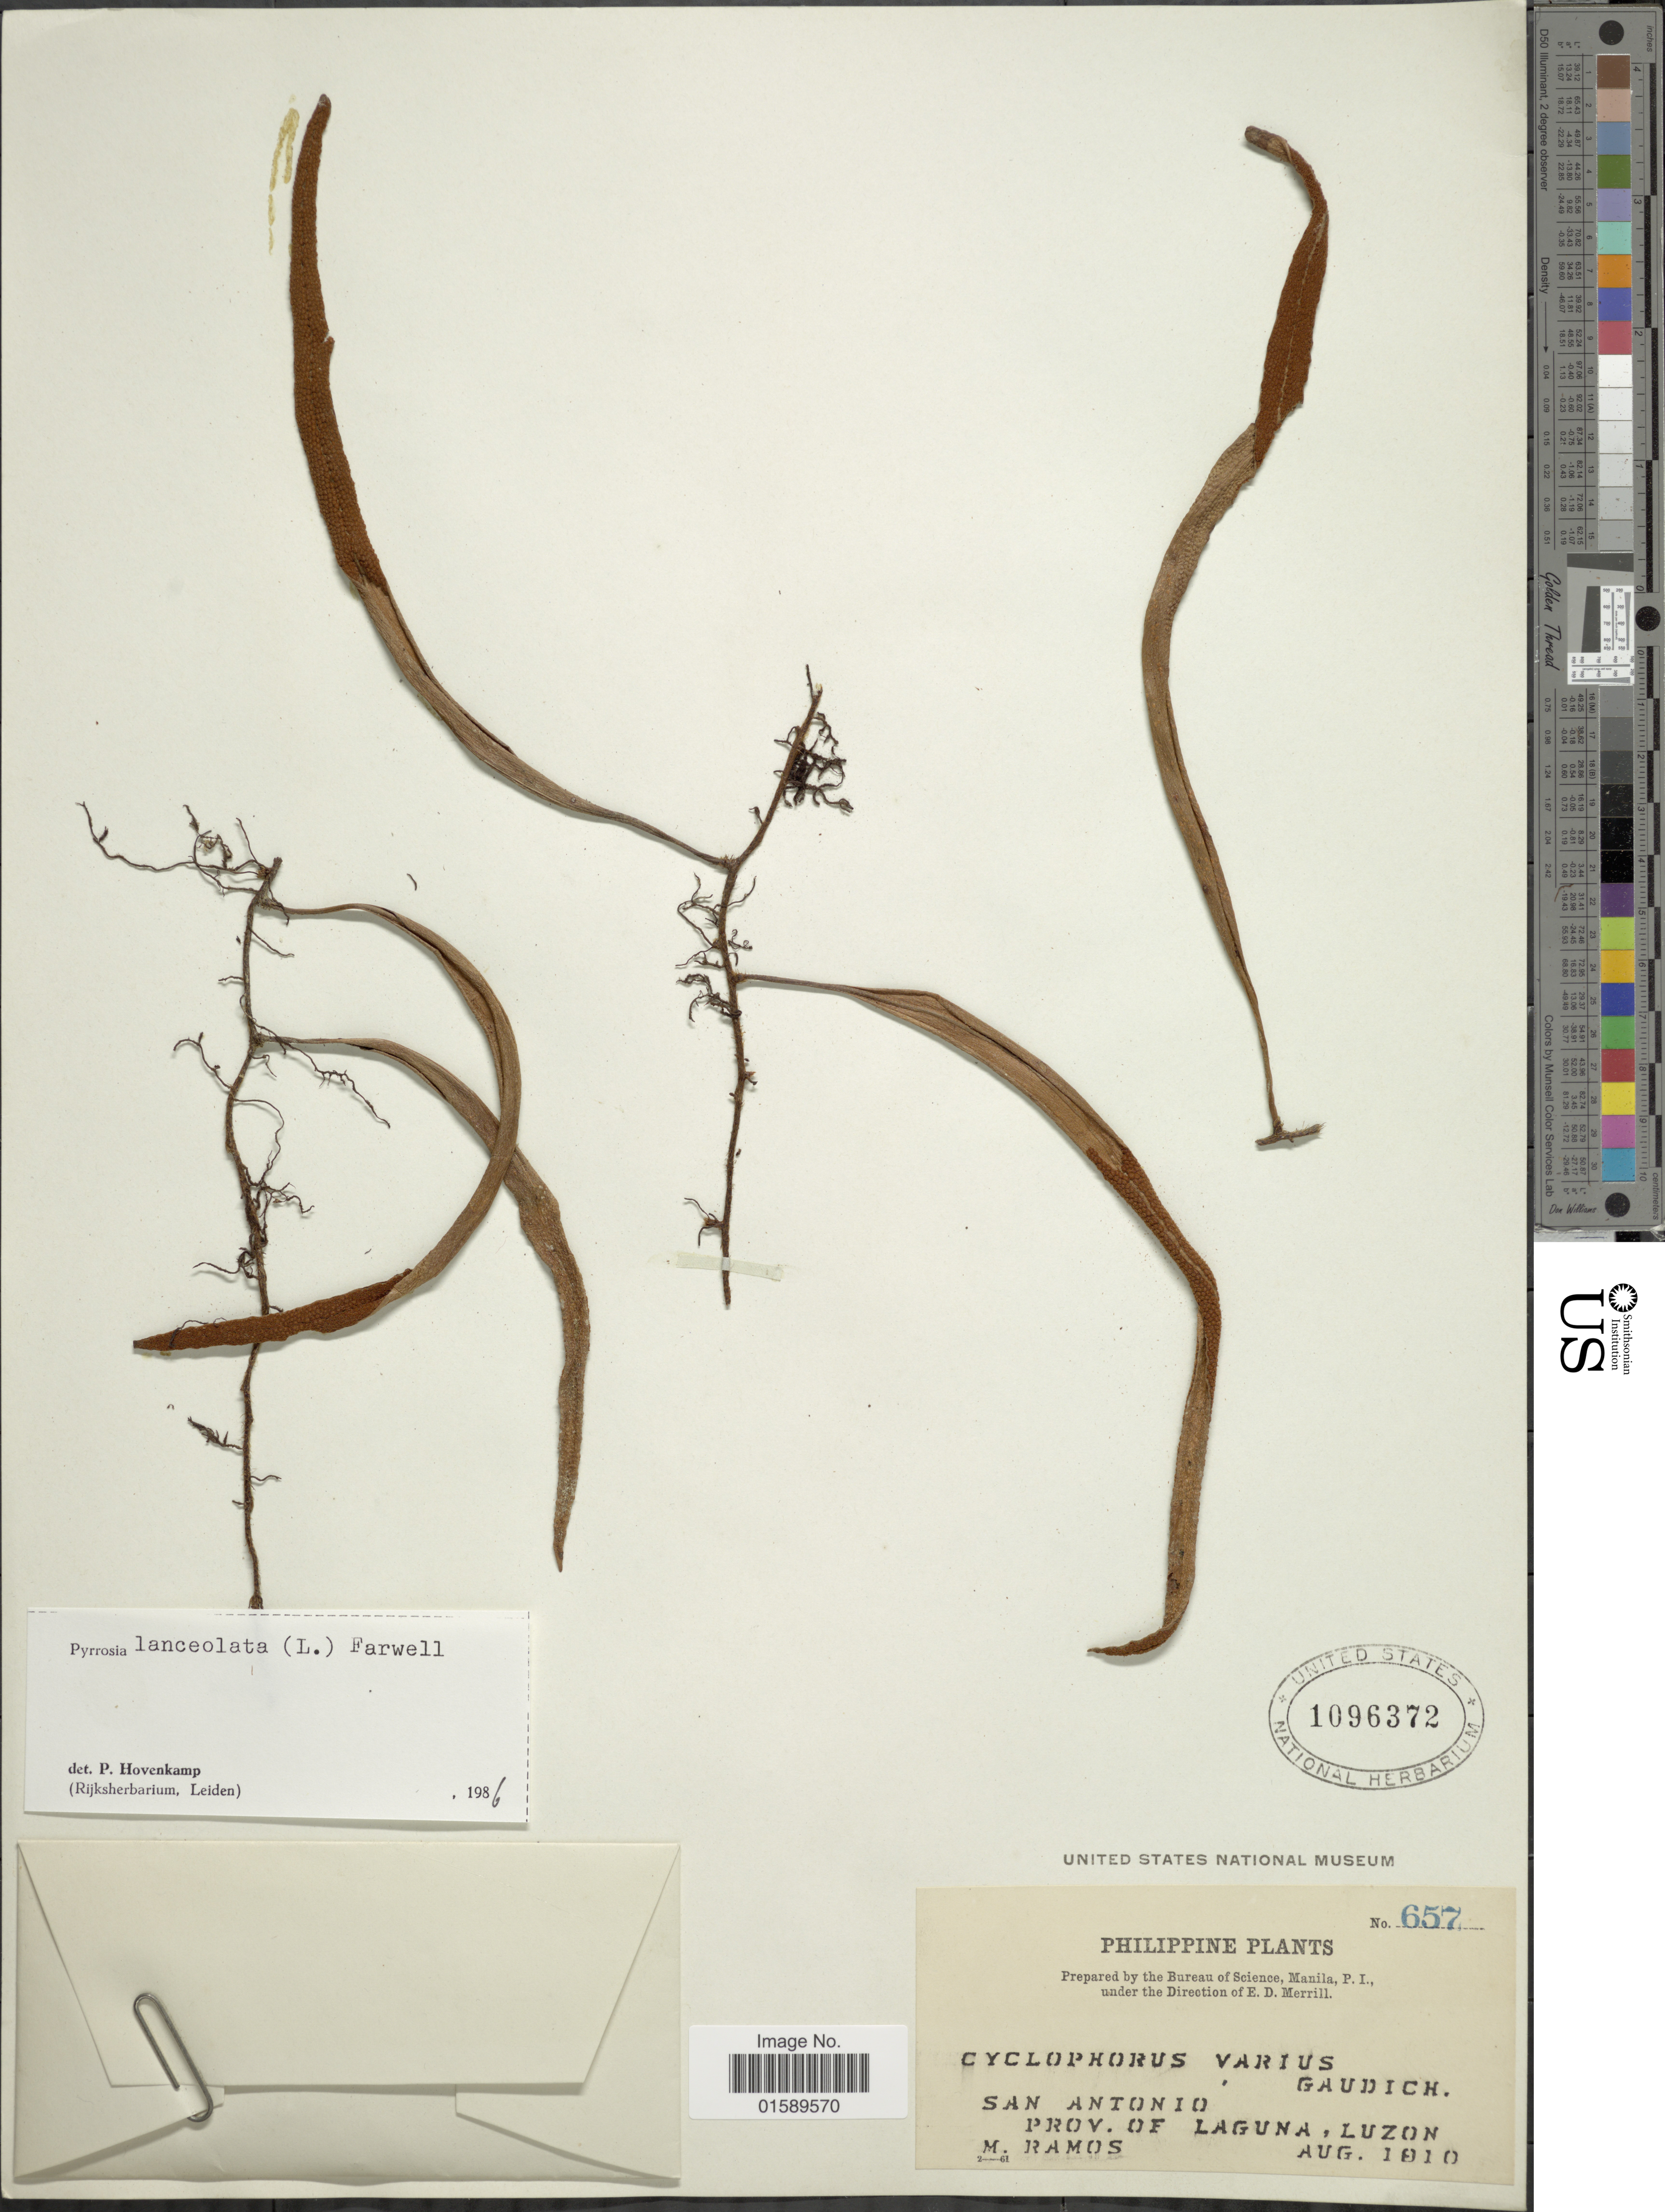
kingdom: Plantae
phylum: Tracheophyta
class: Polypodiopsida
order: Polypodiales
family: Polypodiaceae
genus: Pyrrosia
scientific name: Pyrrosia lanceolata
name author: (L.) Farw.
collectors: M. Ramos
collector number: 657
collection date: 1910-08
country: Philippines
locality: San Antonio, Prov. of Laguna, Luzon.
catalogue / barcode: US 1096372